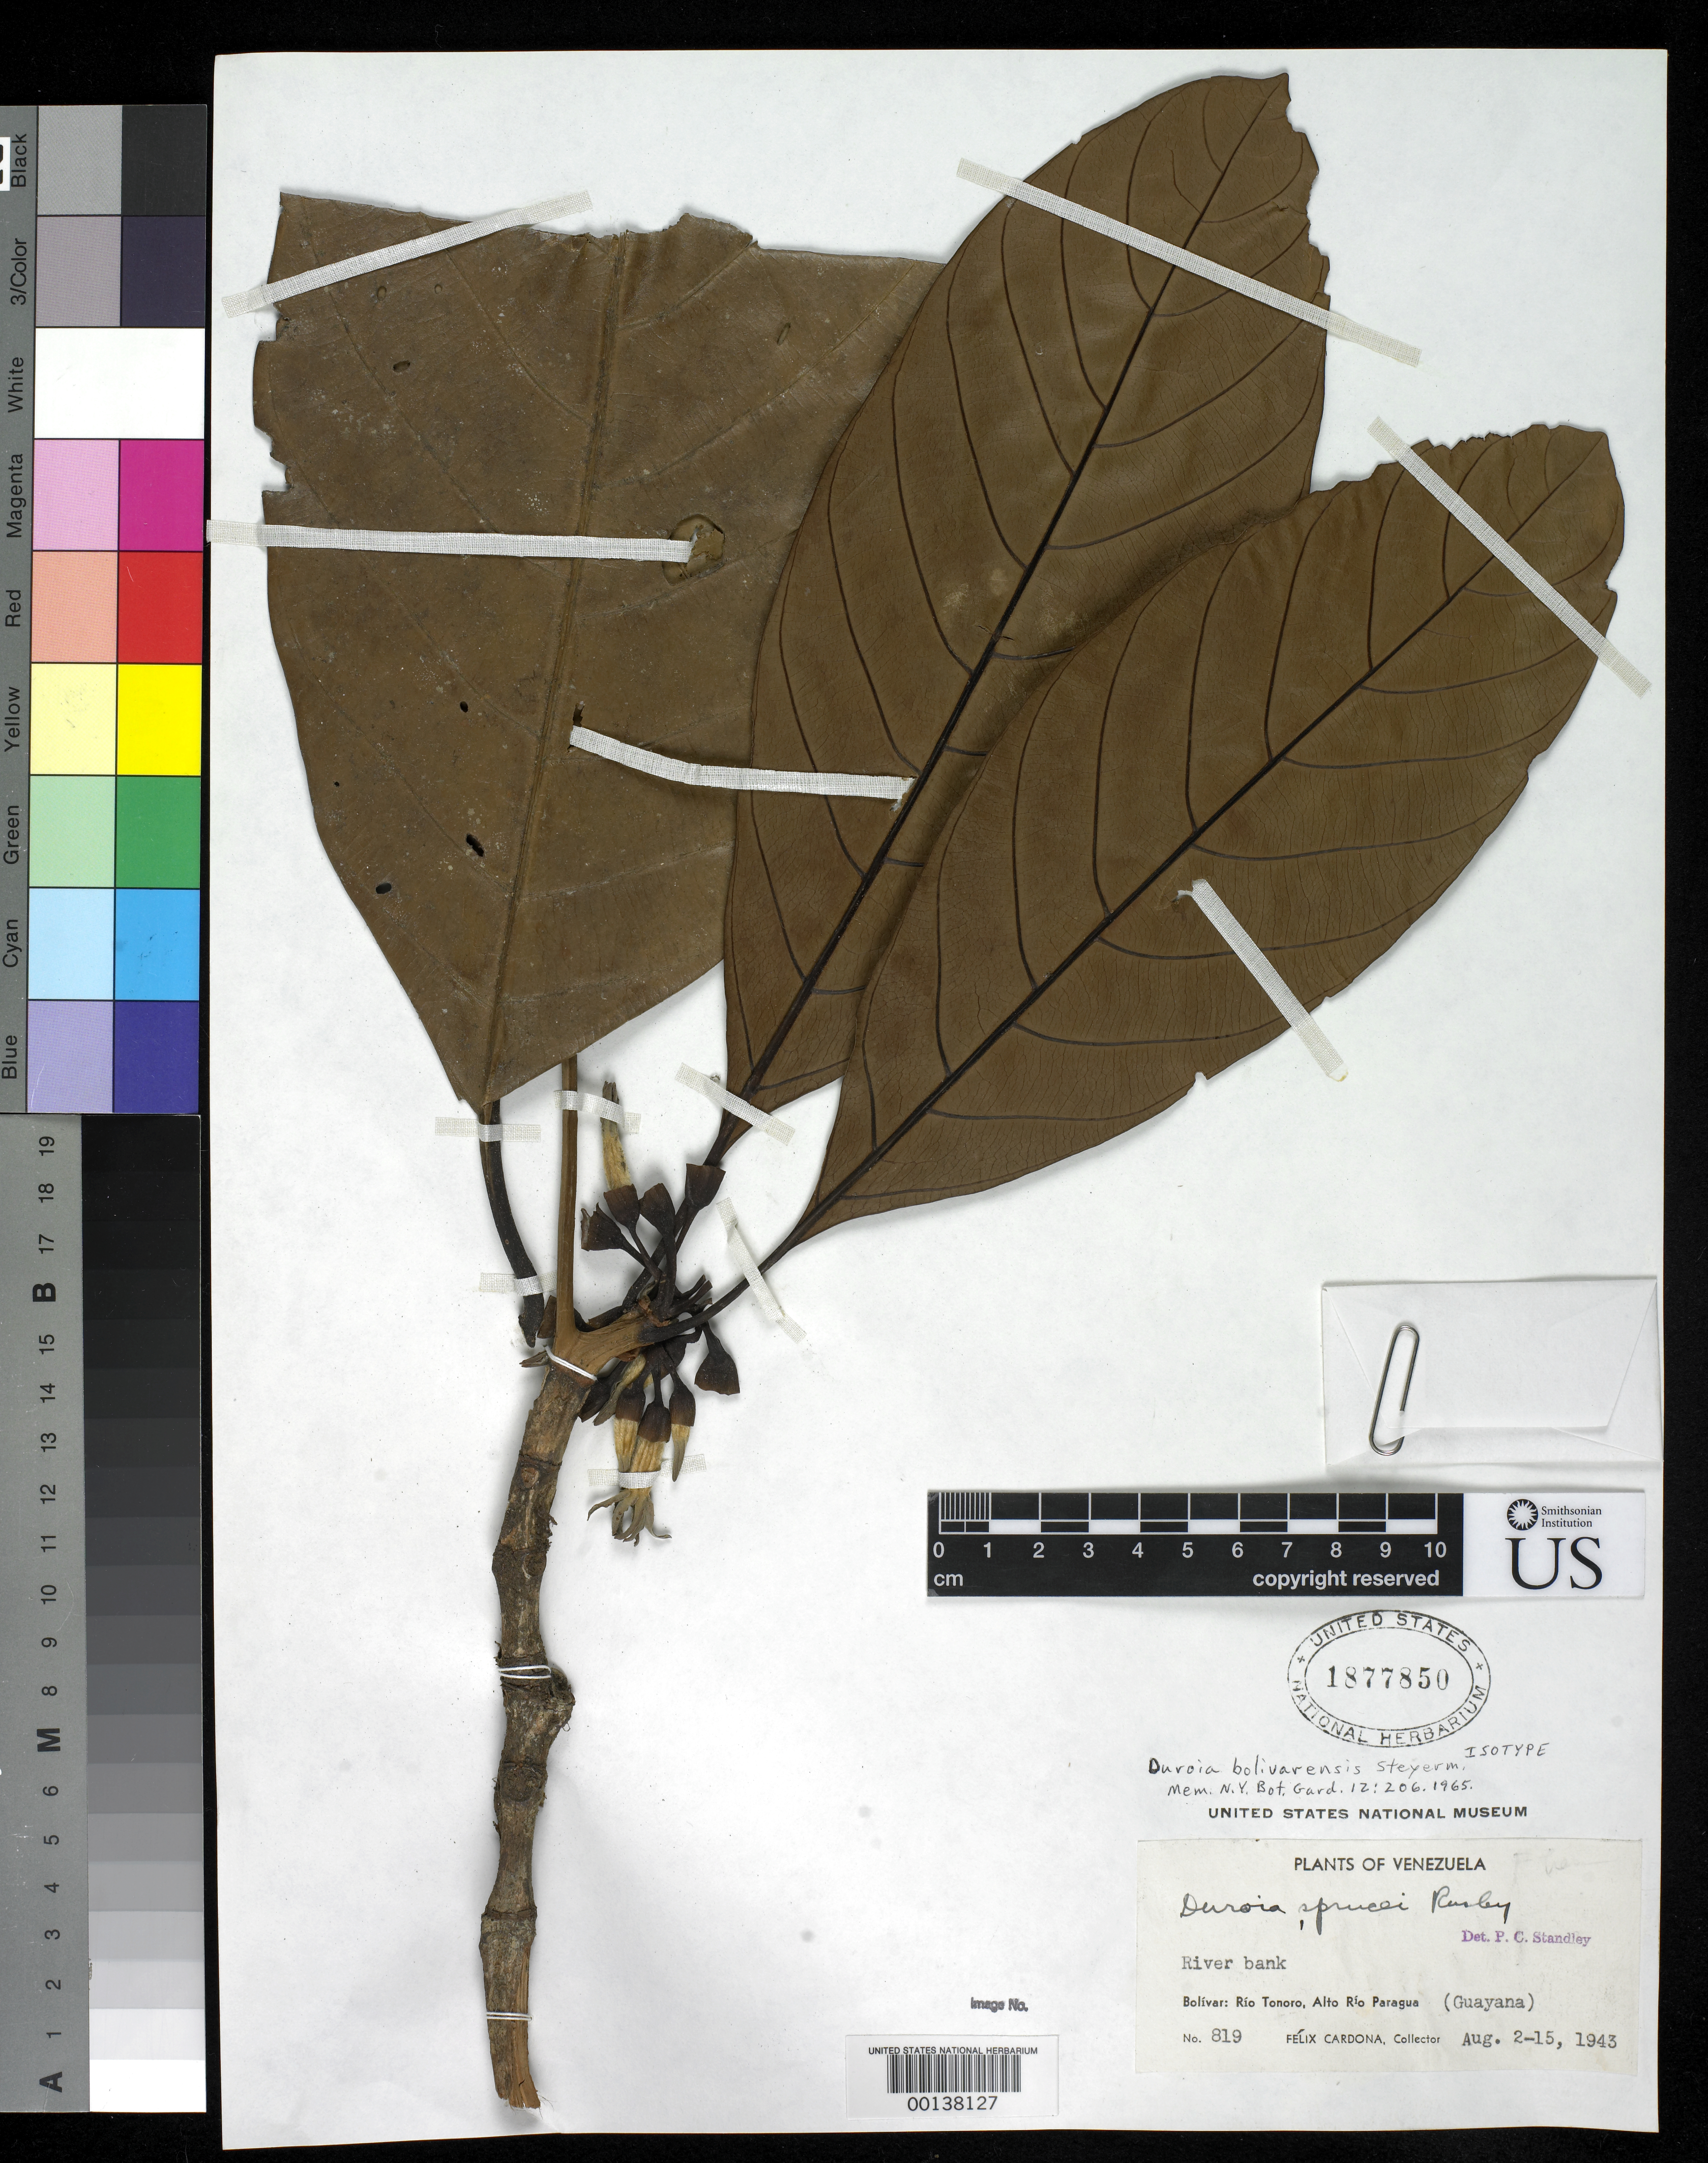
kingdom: Plantae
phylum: Tracheophyta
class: Magnoliopsida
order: Gentianales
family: Rubiaceae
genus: Duroia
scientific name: Duroia bolivarensis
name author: Steyerm.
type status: Isotype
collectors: F. Cardona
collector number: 819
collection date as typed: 02 Aug 1943 to 15 Aug 1943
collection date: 1943-08-02/1943-08-15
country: Venezuela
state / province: Bolivar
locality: Rio Tonoro, Alto Rio Paragua.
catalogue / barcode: US 1877850